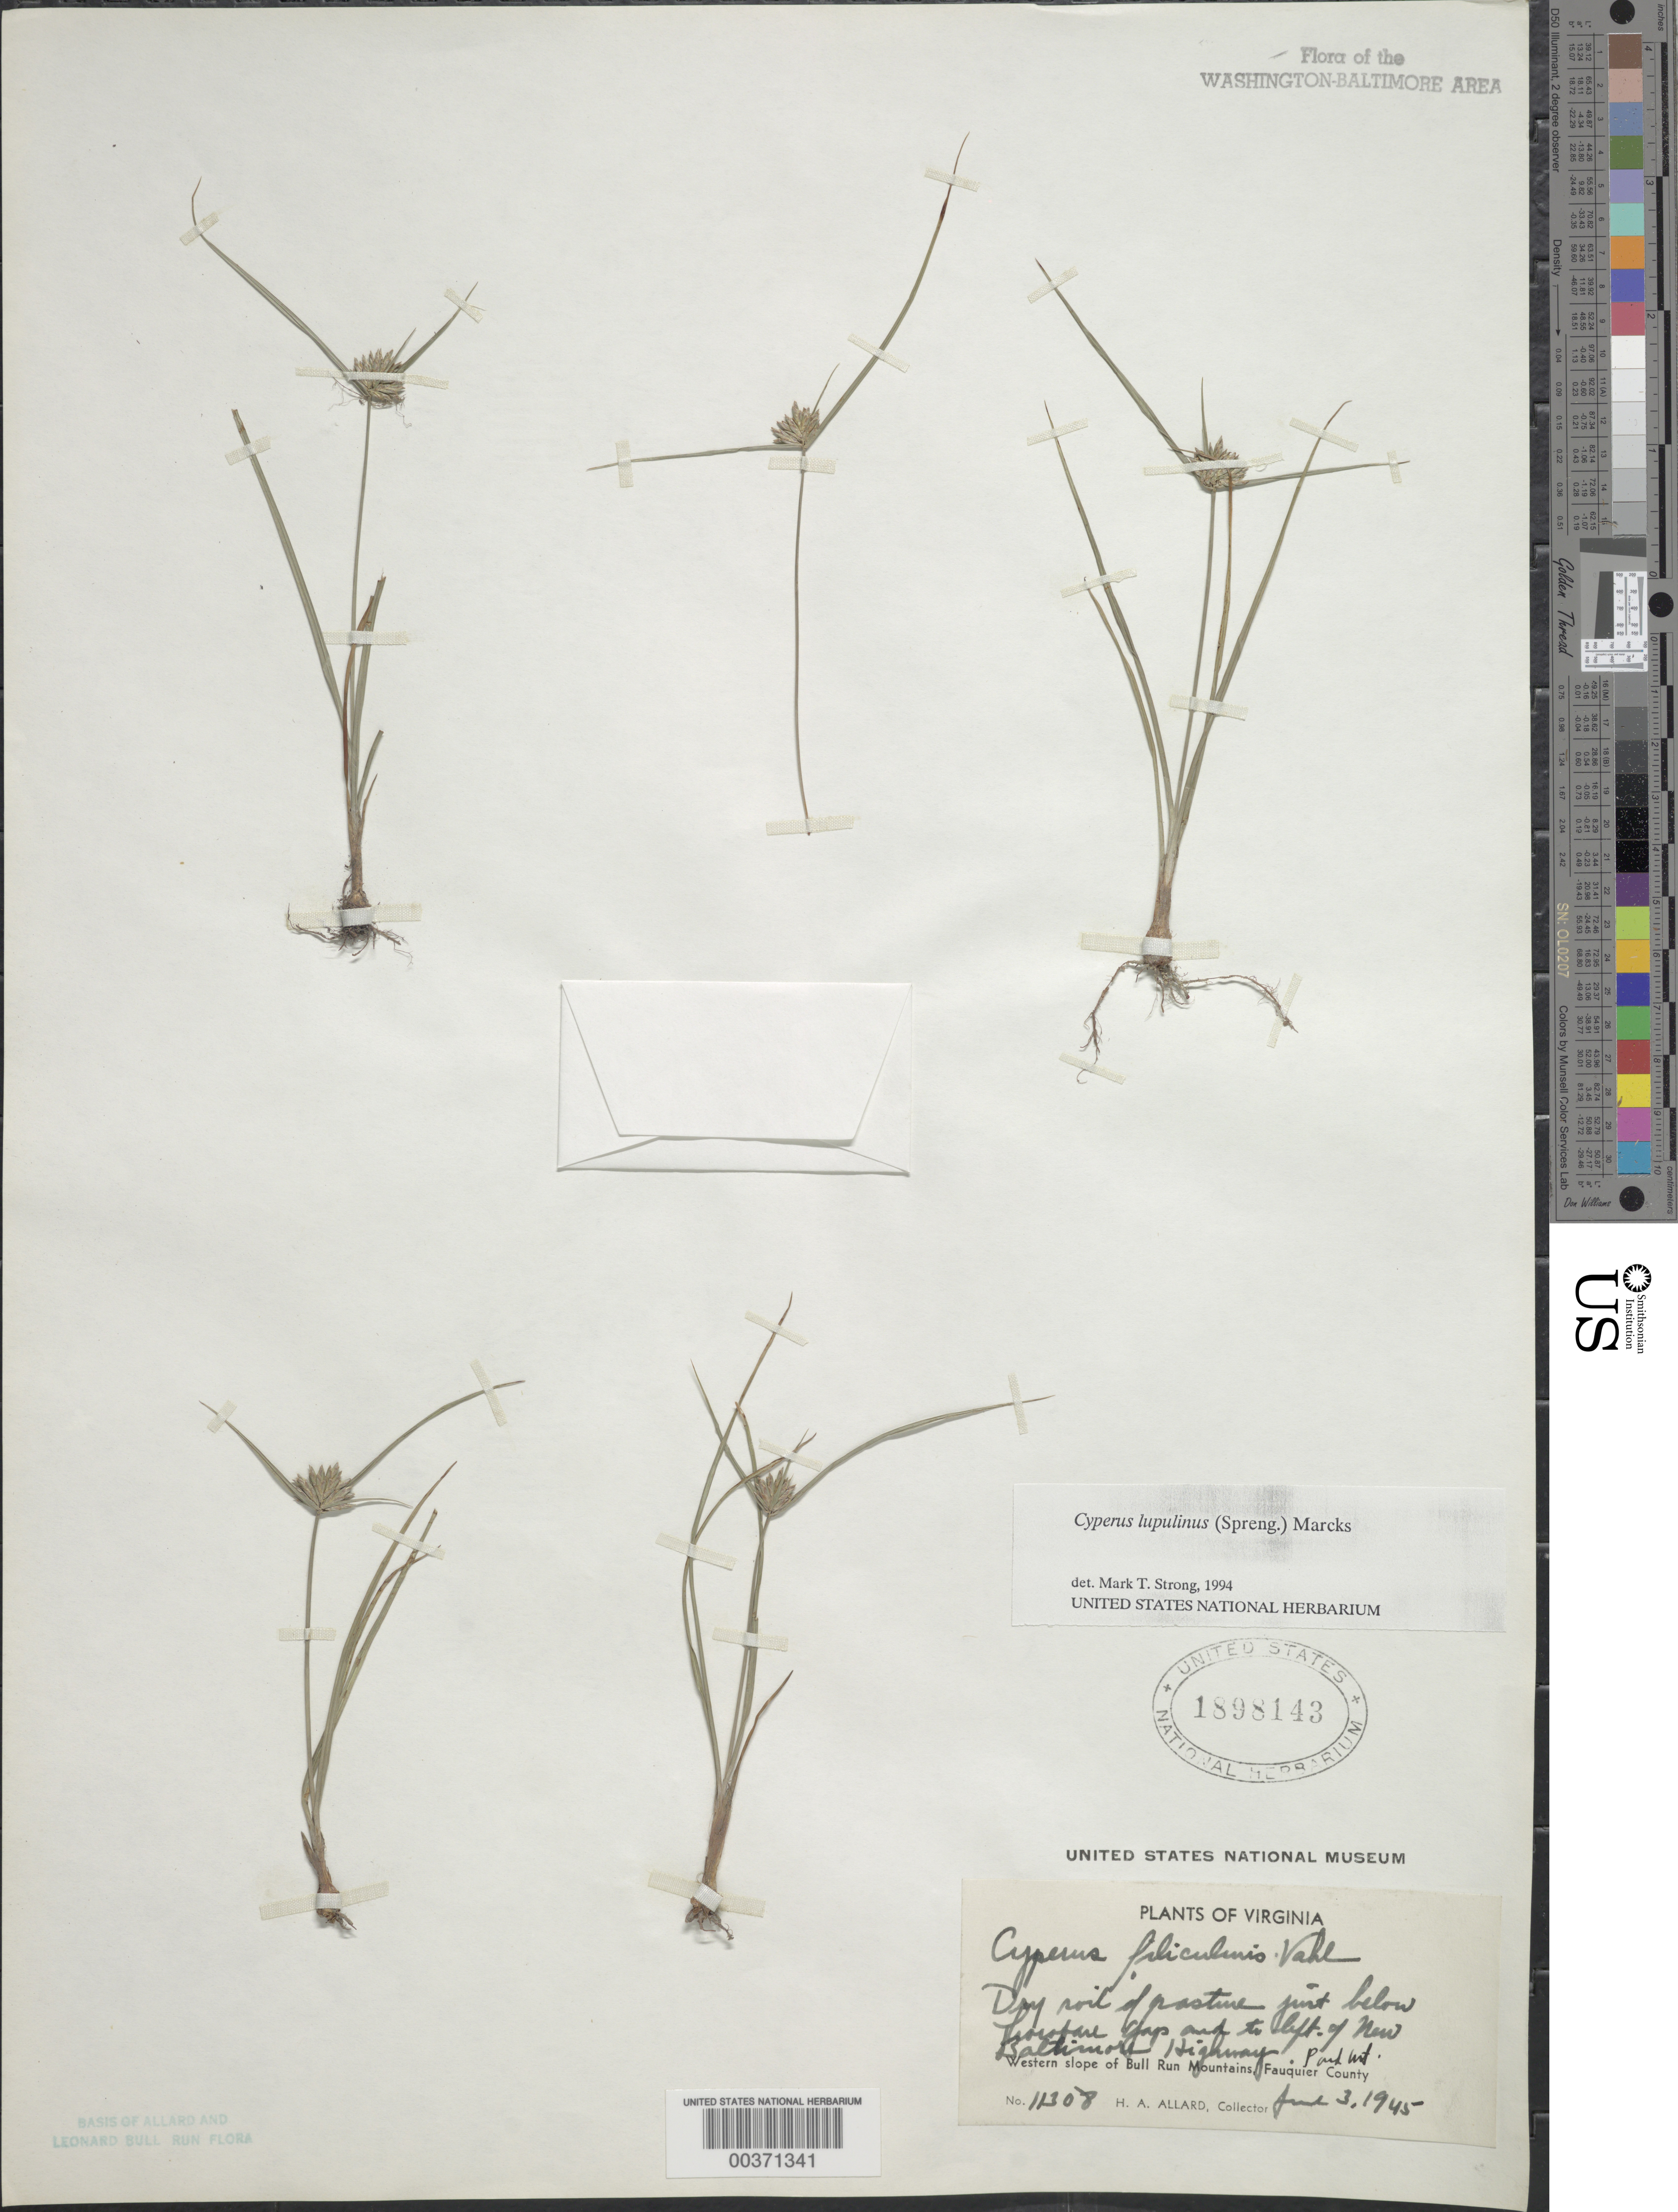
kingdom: Plantae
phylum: Tracheophyta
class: Liliopsida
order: Poales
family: Cyperaceae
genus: Cyperus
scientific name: Cyperus lupulinus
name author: (Spreng.) Marcks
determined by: O'Neill, Hugh T.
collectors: H. A. Allard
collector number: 11308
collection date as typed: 03 Jun 1945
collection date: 1945-06-03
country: United States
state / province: Virginia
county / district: Fauquier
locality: New Baltimore Highway, Thorofare Gap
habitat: Dry soil of pasture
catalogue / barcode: US 1898143